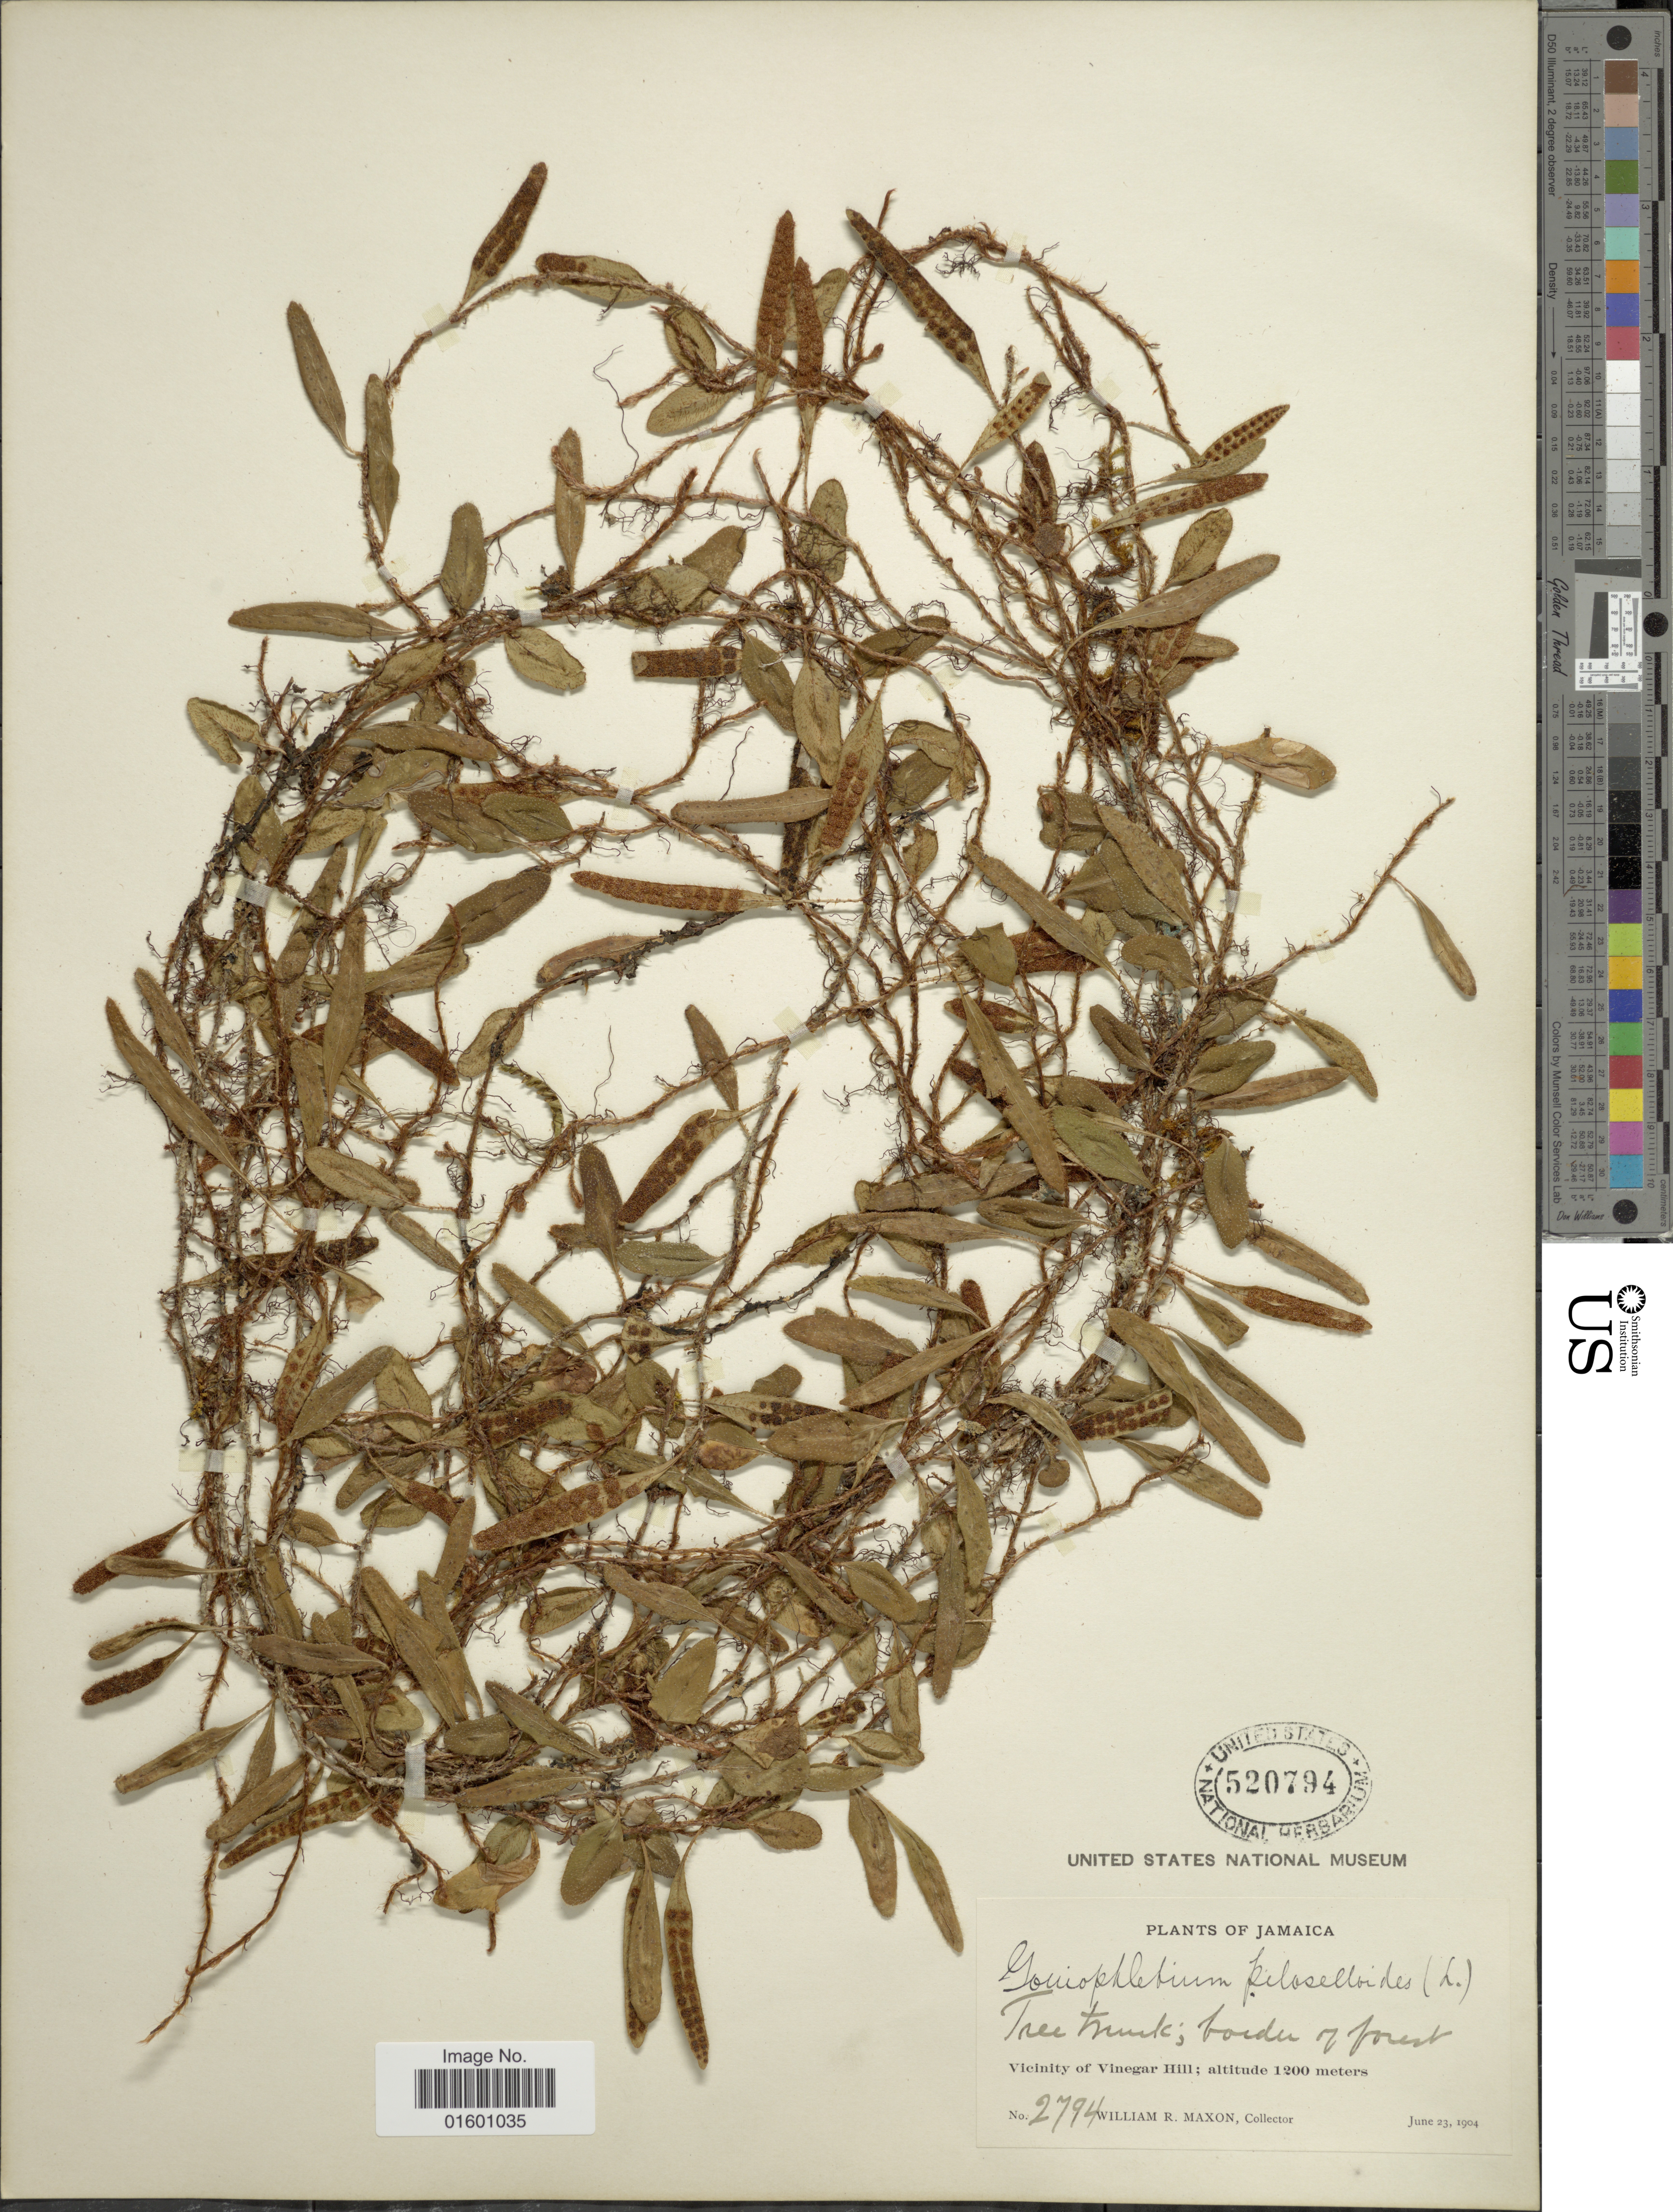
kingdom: Plantae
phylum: Tracheophyta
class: Polypodiopsida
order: Polypodiales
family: Polypodiaceae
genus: Microgramma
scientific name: Microgramma piloselloides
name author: (L.) Copel.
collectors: W. R. Maxon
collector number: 2794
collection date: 1904-06-23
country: Jamaica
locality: Vicinity of Vinegar Hill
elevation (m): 1200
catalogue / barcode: US 520794